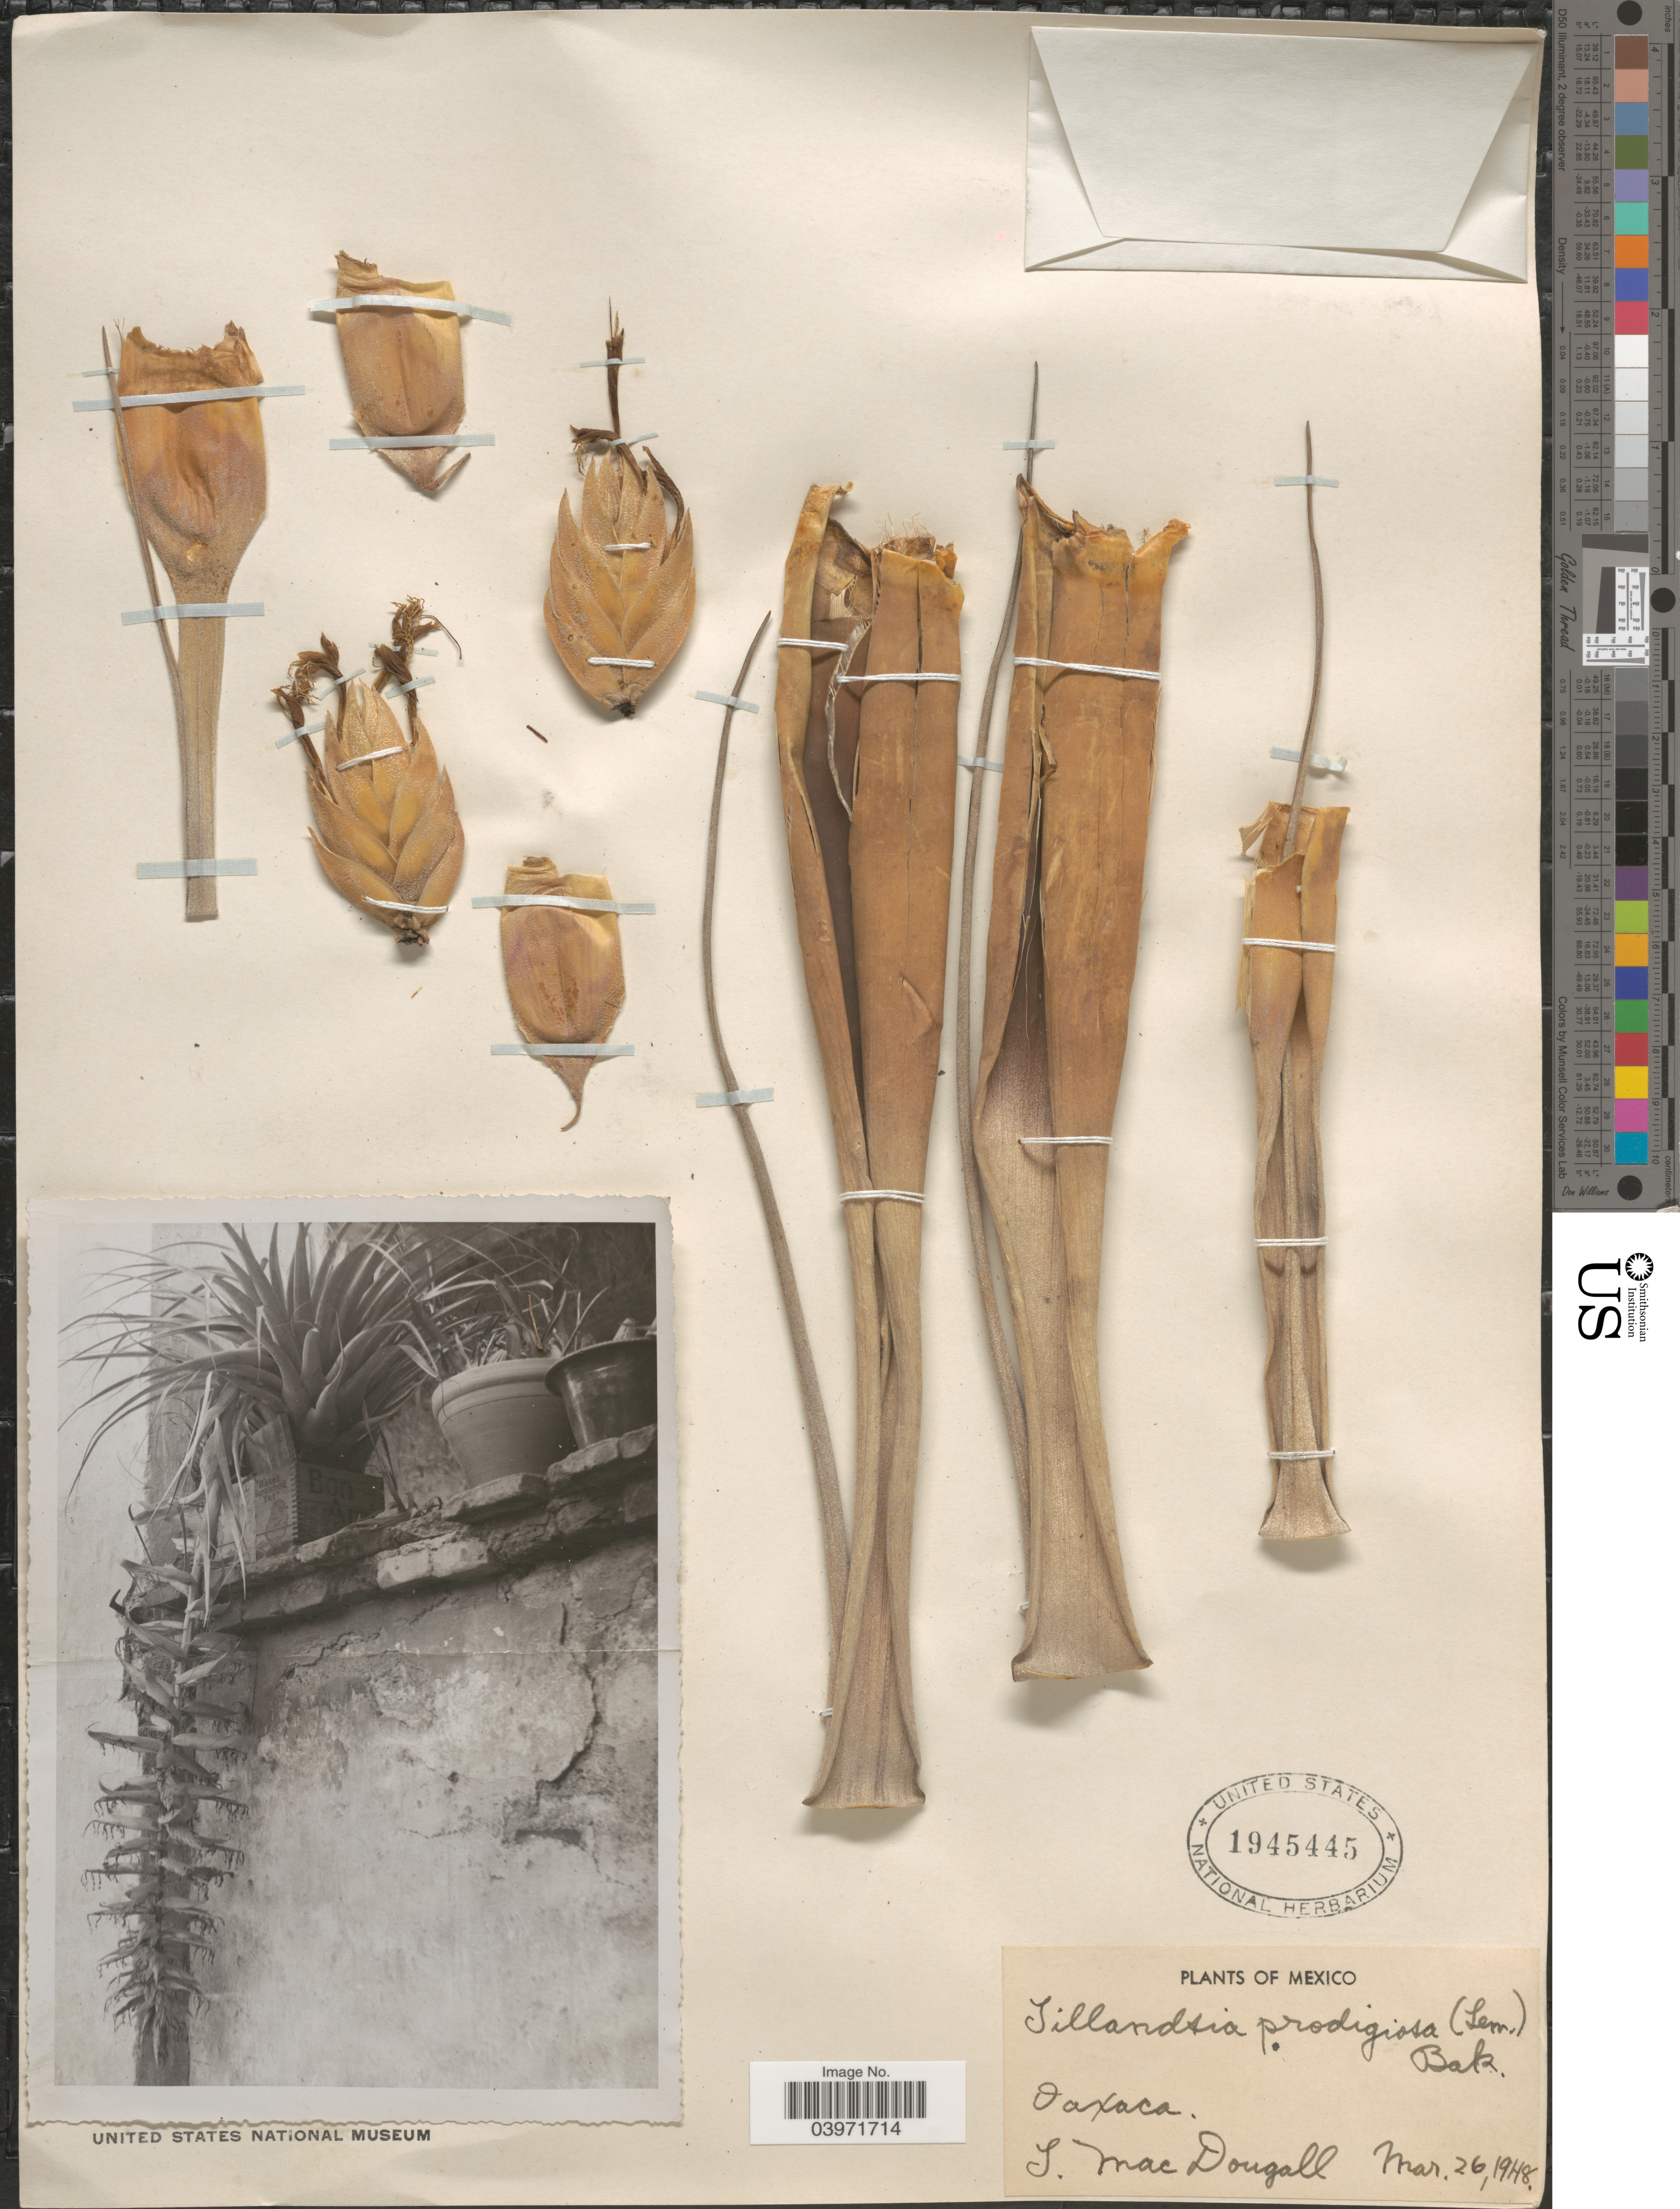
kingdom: Plantae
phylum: Tracheophyta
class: Liliopsida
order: Poales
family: Bromeliaceae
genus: Tillandsia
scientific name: Tillandsia prodigiosa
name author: (Lem.) Baker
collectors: T. B. MacDougall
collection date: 1948-03-26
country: Mexico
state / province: Oaxaca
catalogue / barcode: US 1945445